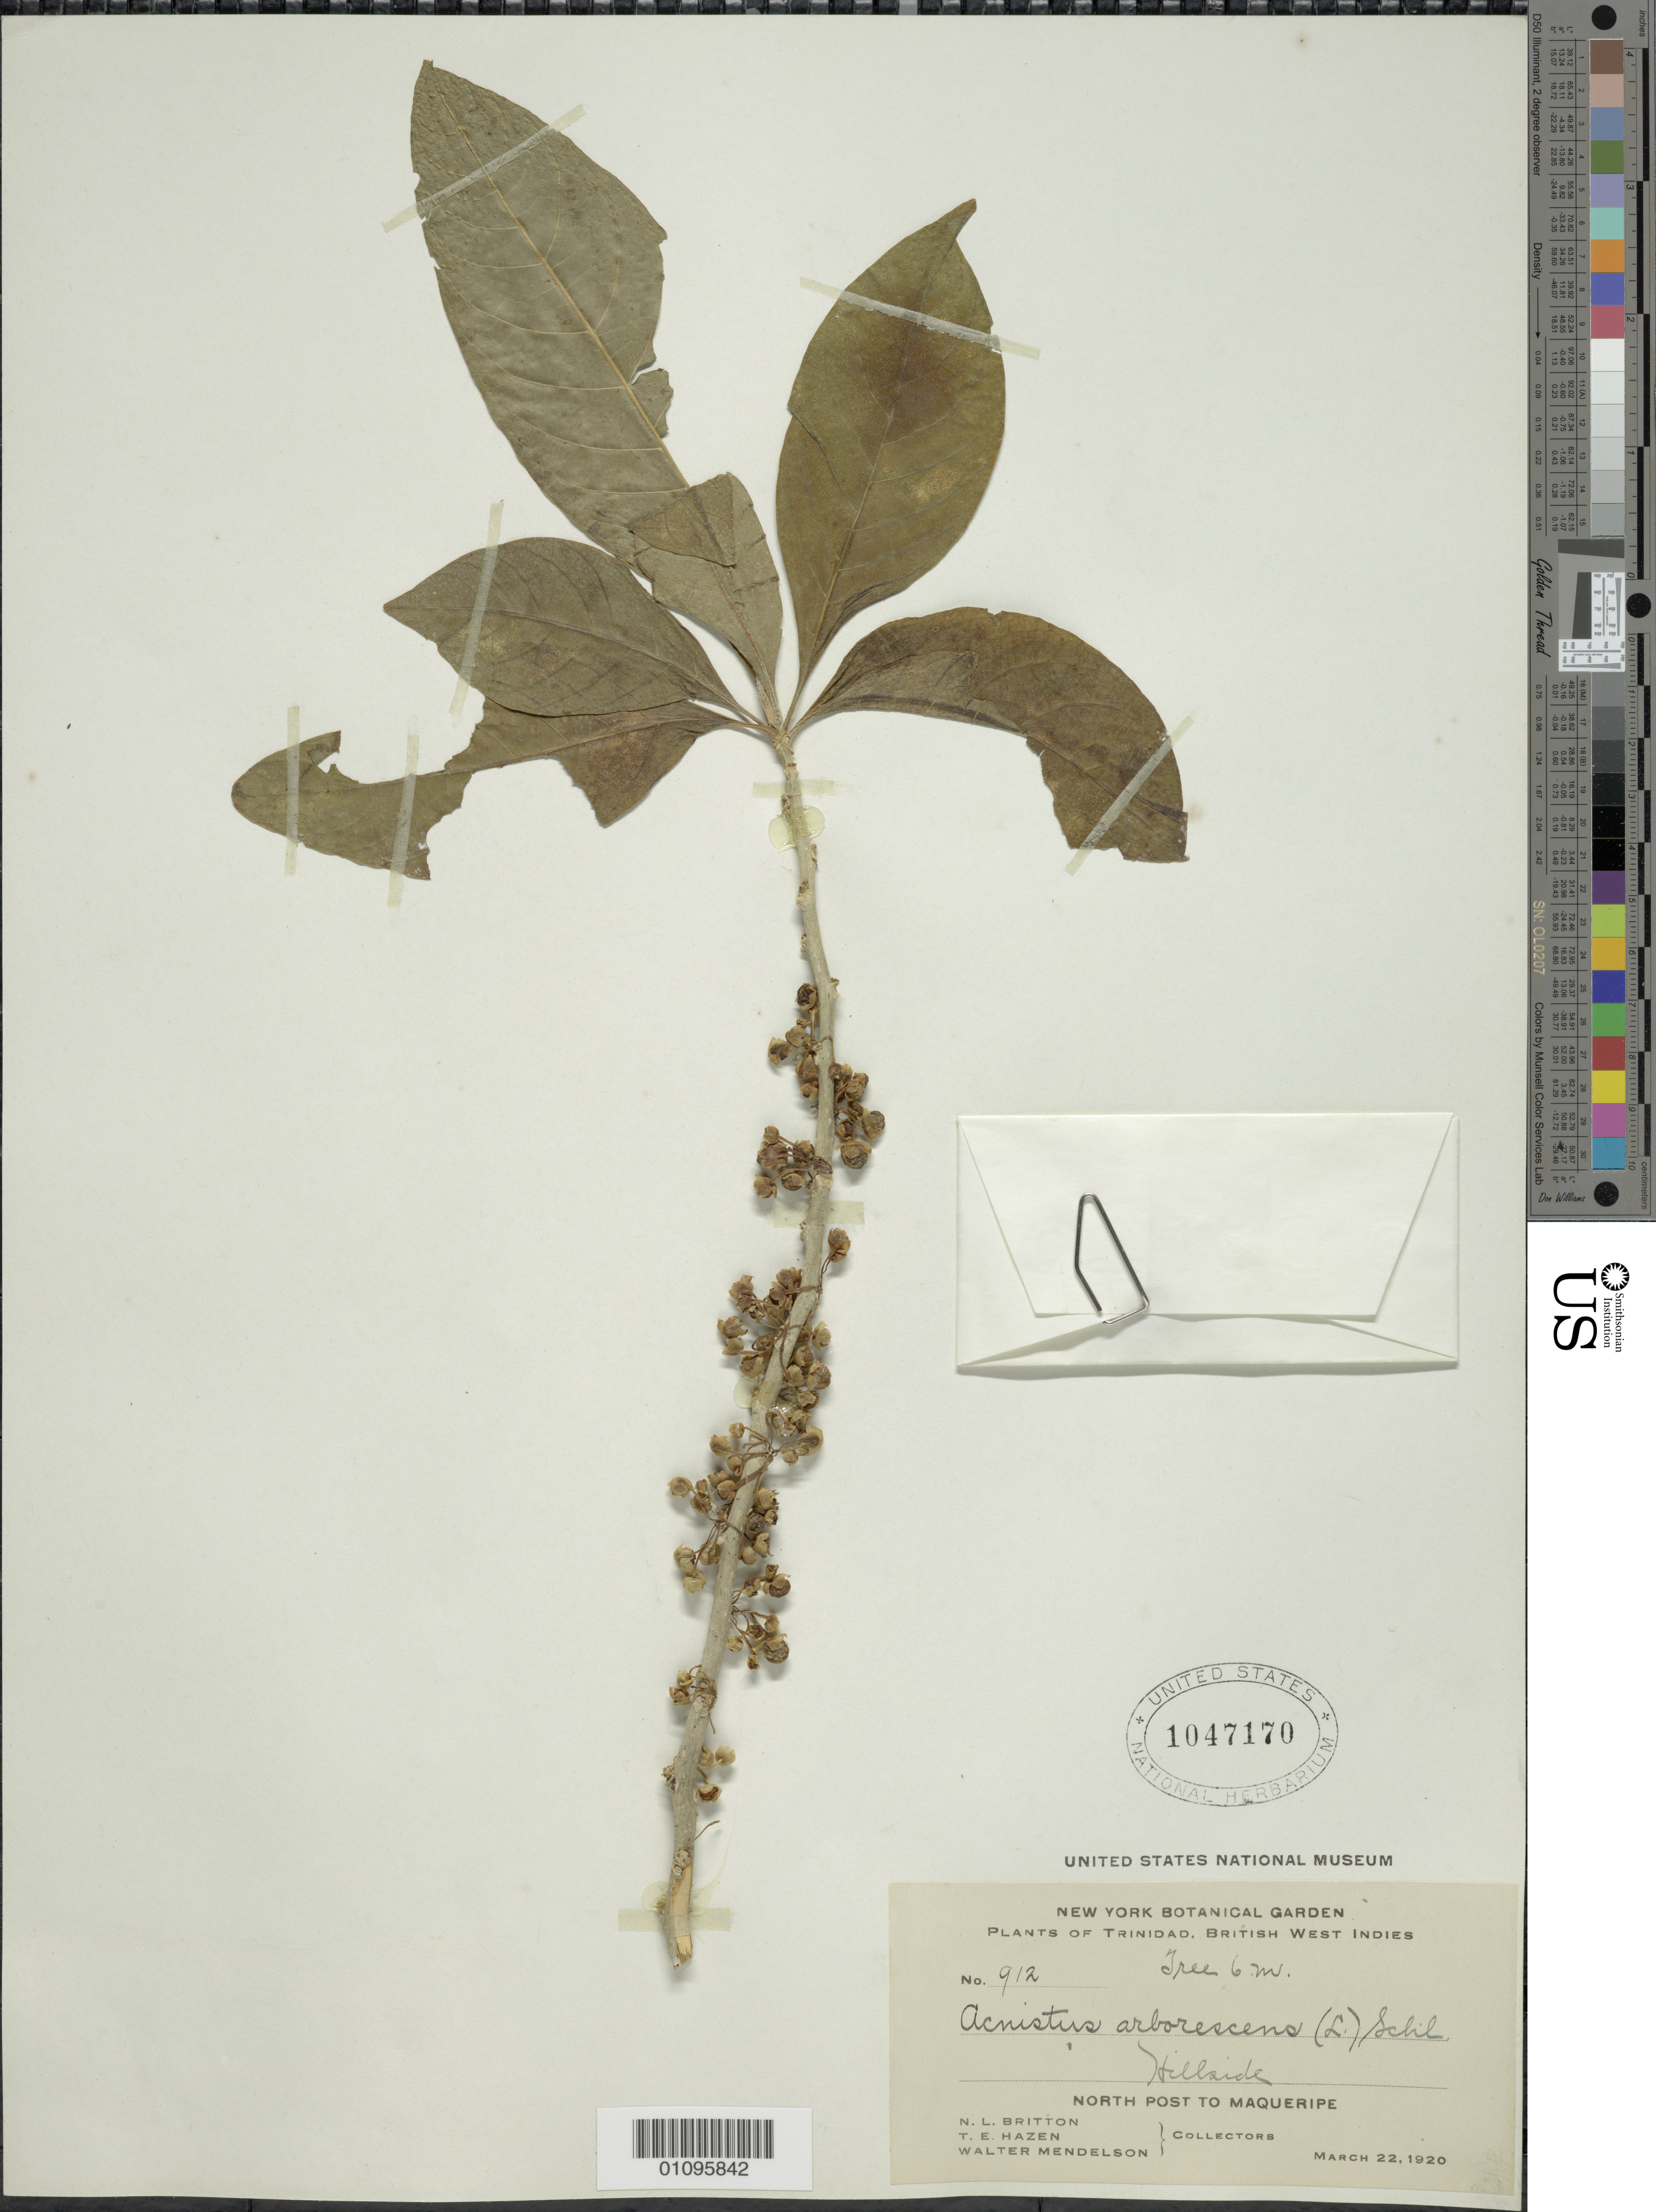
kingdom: Plantae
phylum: Tracheophyta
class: Magnoliopsida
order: Solanales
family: Solanaceae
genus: Acnistus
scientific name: Acnistus arborescens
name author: (L.) Schltdl.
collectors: N. Britton, T. E. Hazen & W. Mendelson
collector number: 912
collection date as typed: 22 Mar 1920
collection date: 1920-03-22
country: Trinidad and Tobago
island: Trinidad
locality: North Post to Maqueripe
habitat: Hillside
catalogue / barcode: US 1047170